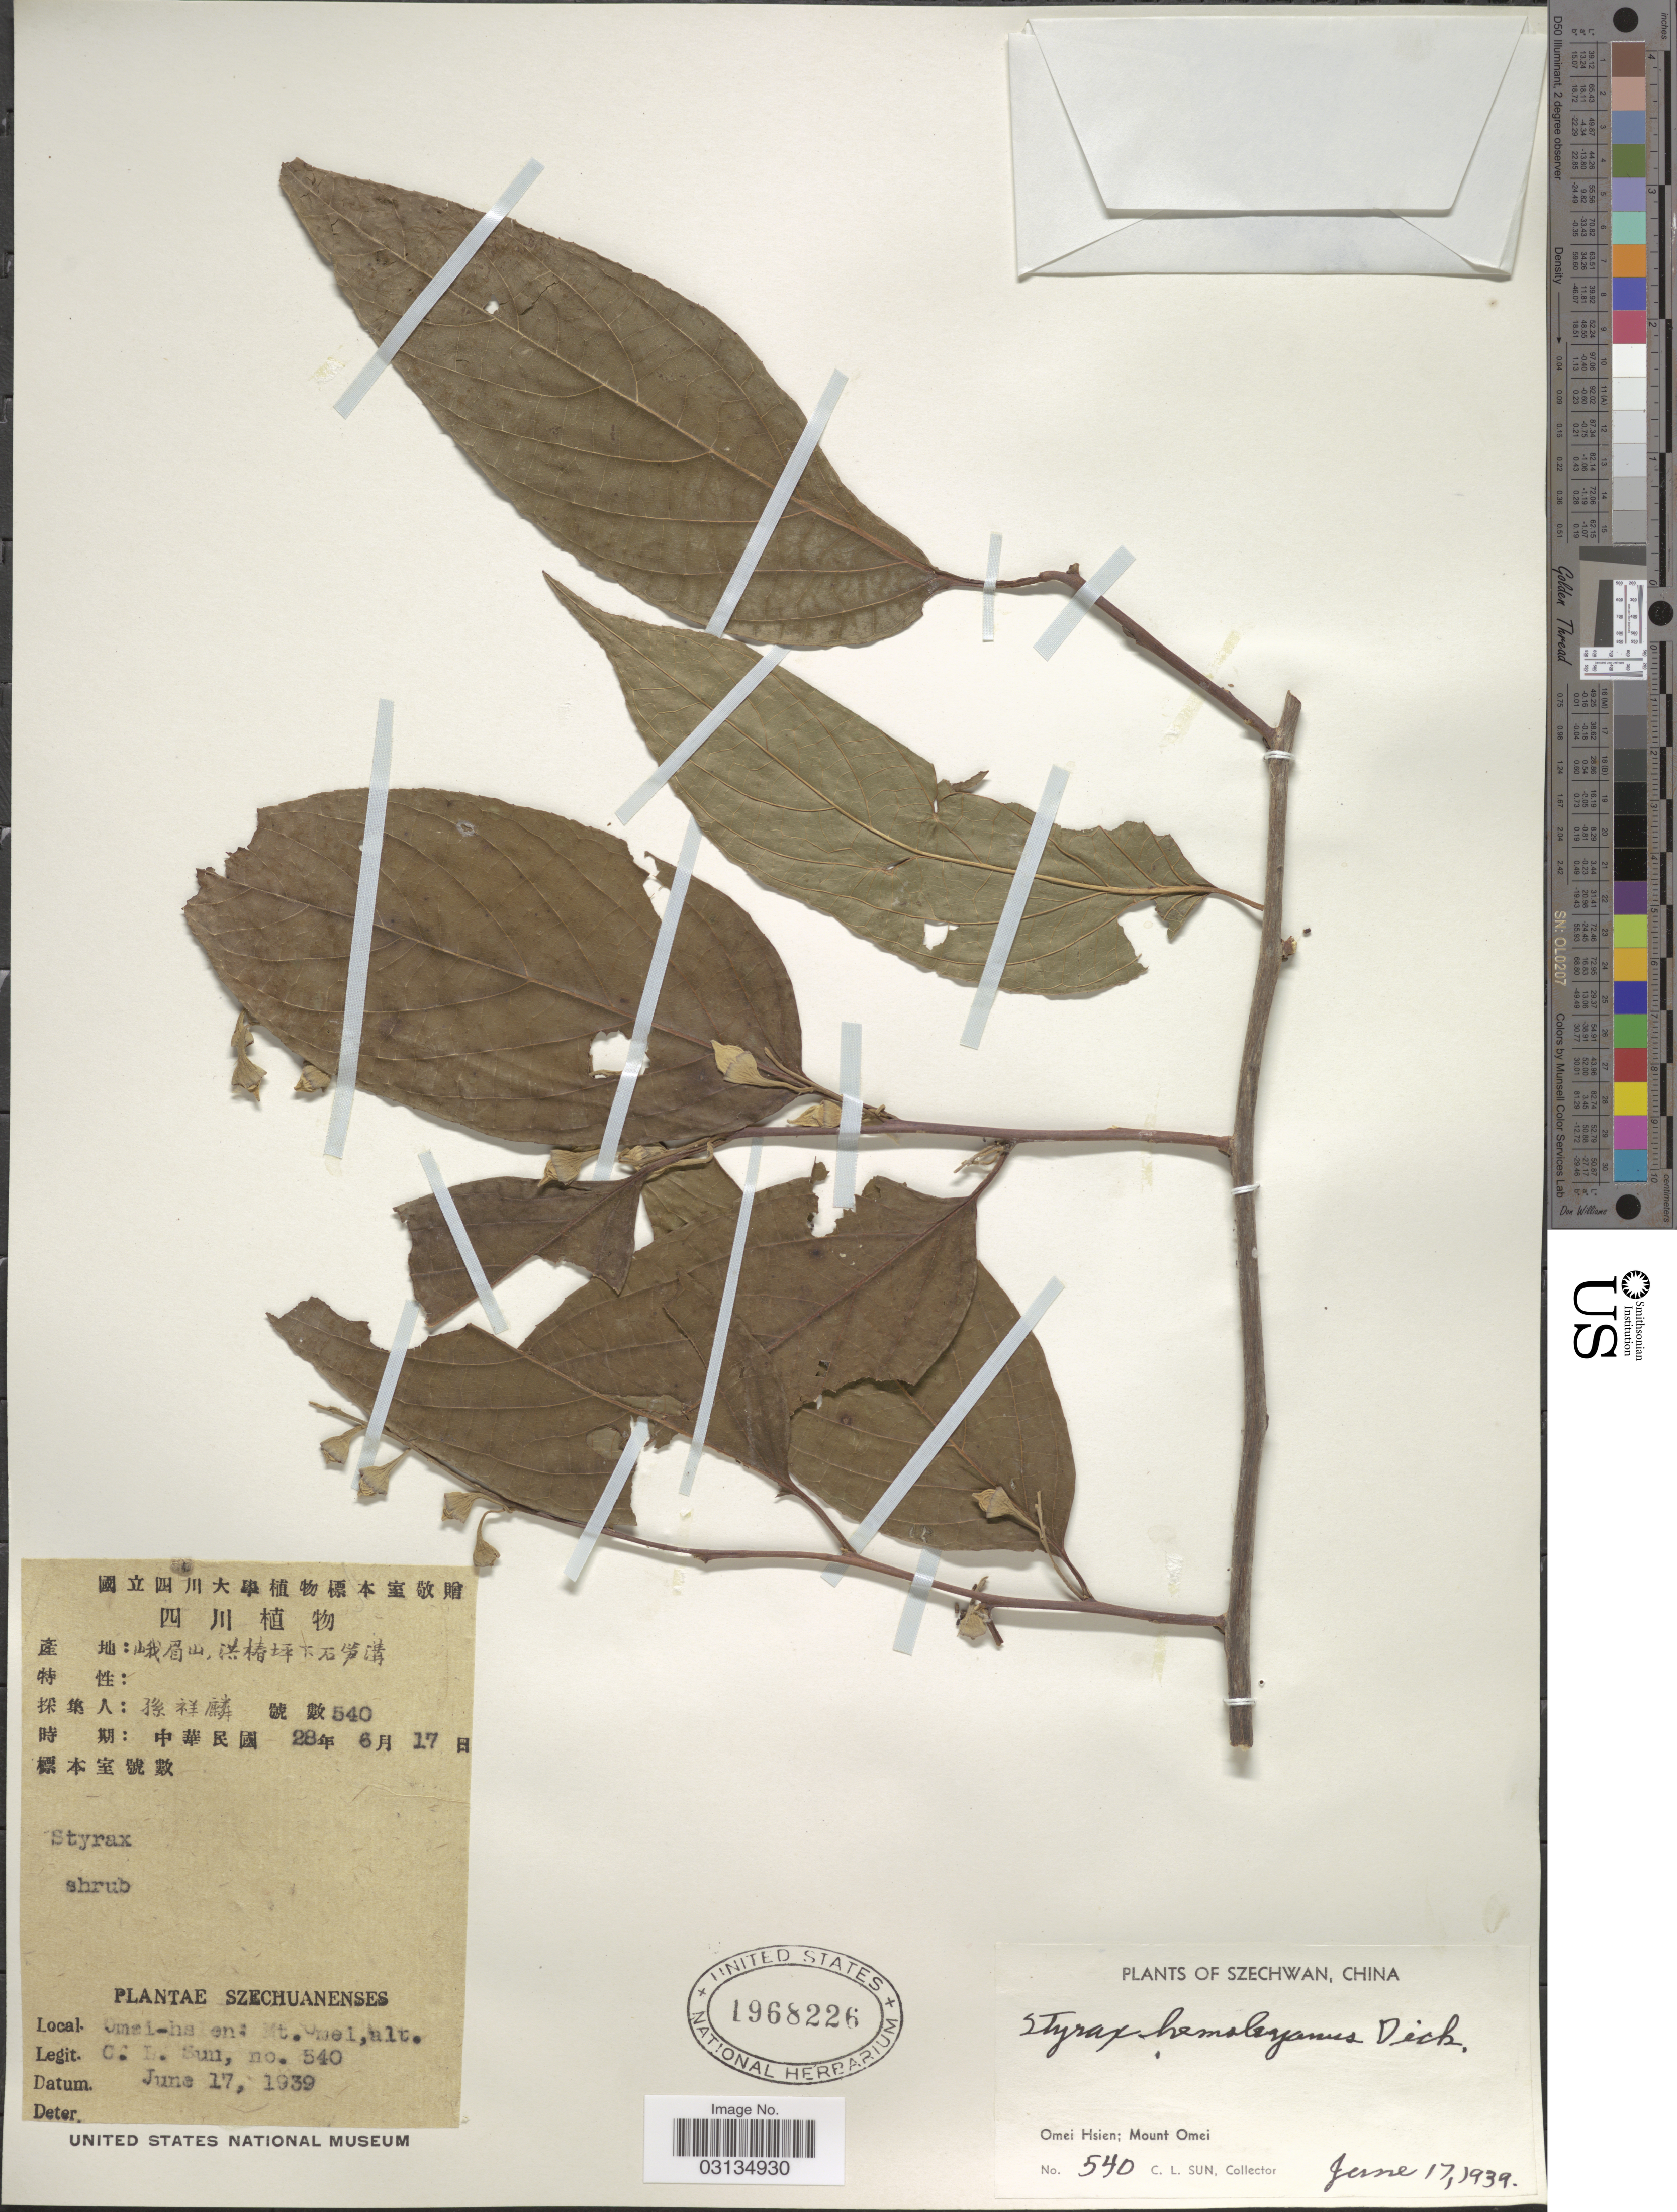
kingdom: Plantae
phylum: Tracheophyta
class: Magnoliopsida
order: Ericales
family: Styracaceae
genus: Styrax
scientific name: Styrax hemsleyanus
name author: Diels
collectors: C. Sun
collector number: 540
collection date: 1939-06-17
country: China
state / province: Sichuan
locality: Szechwan. Omei Hsien; Mount Omei.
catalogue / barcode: US 1968226